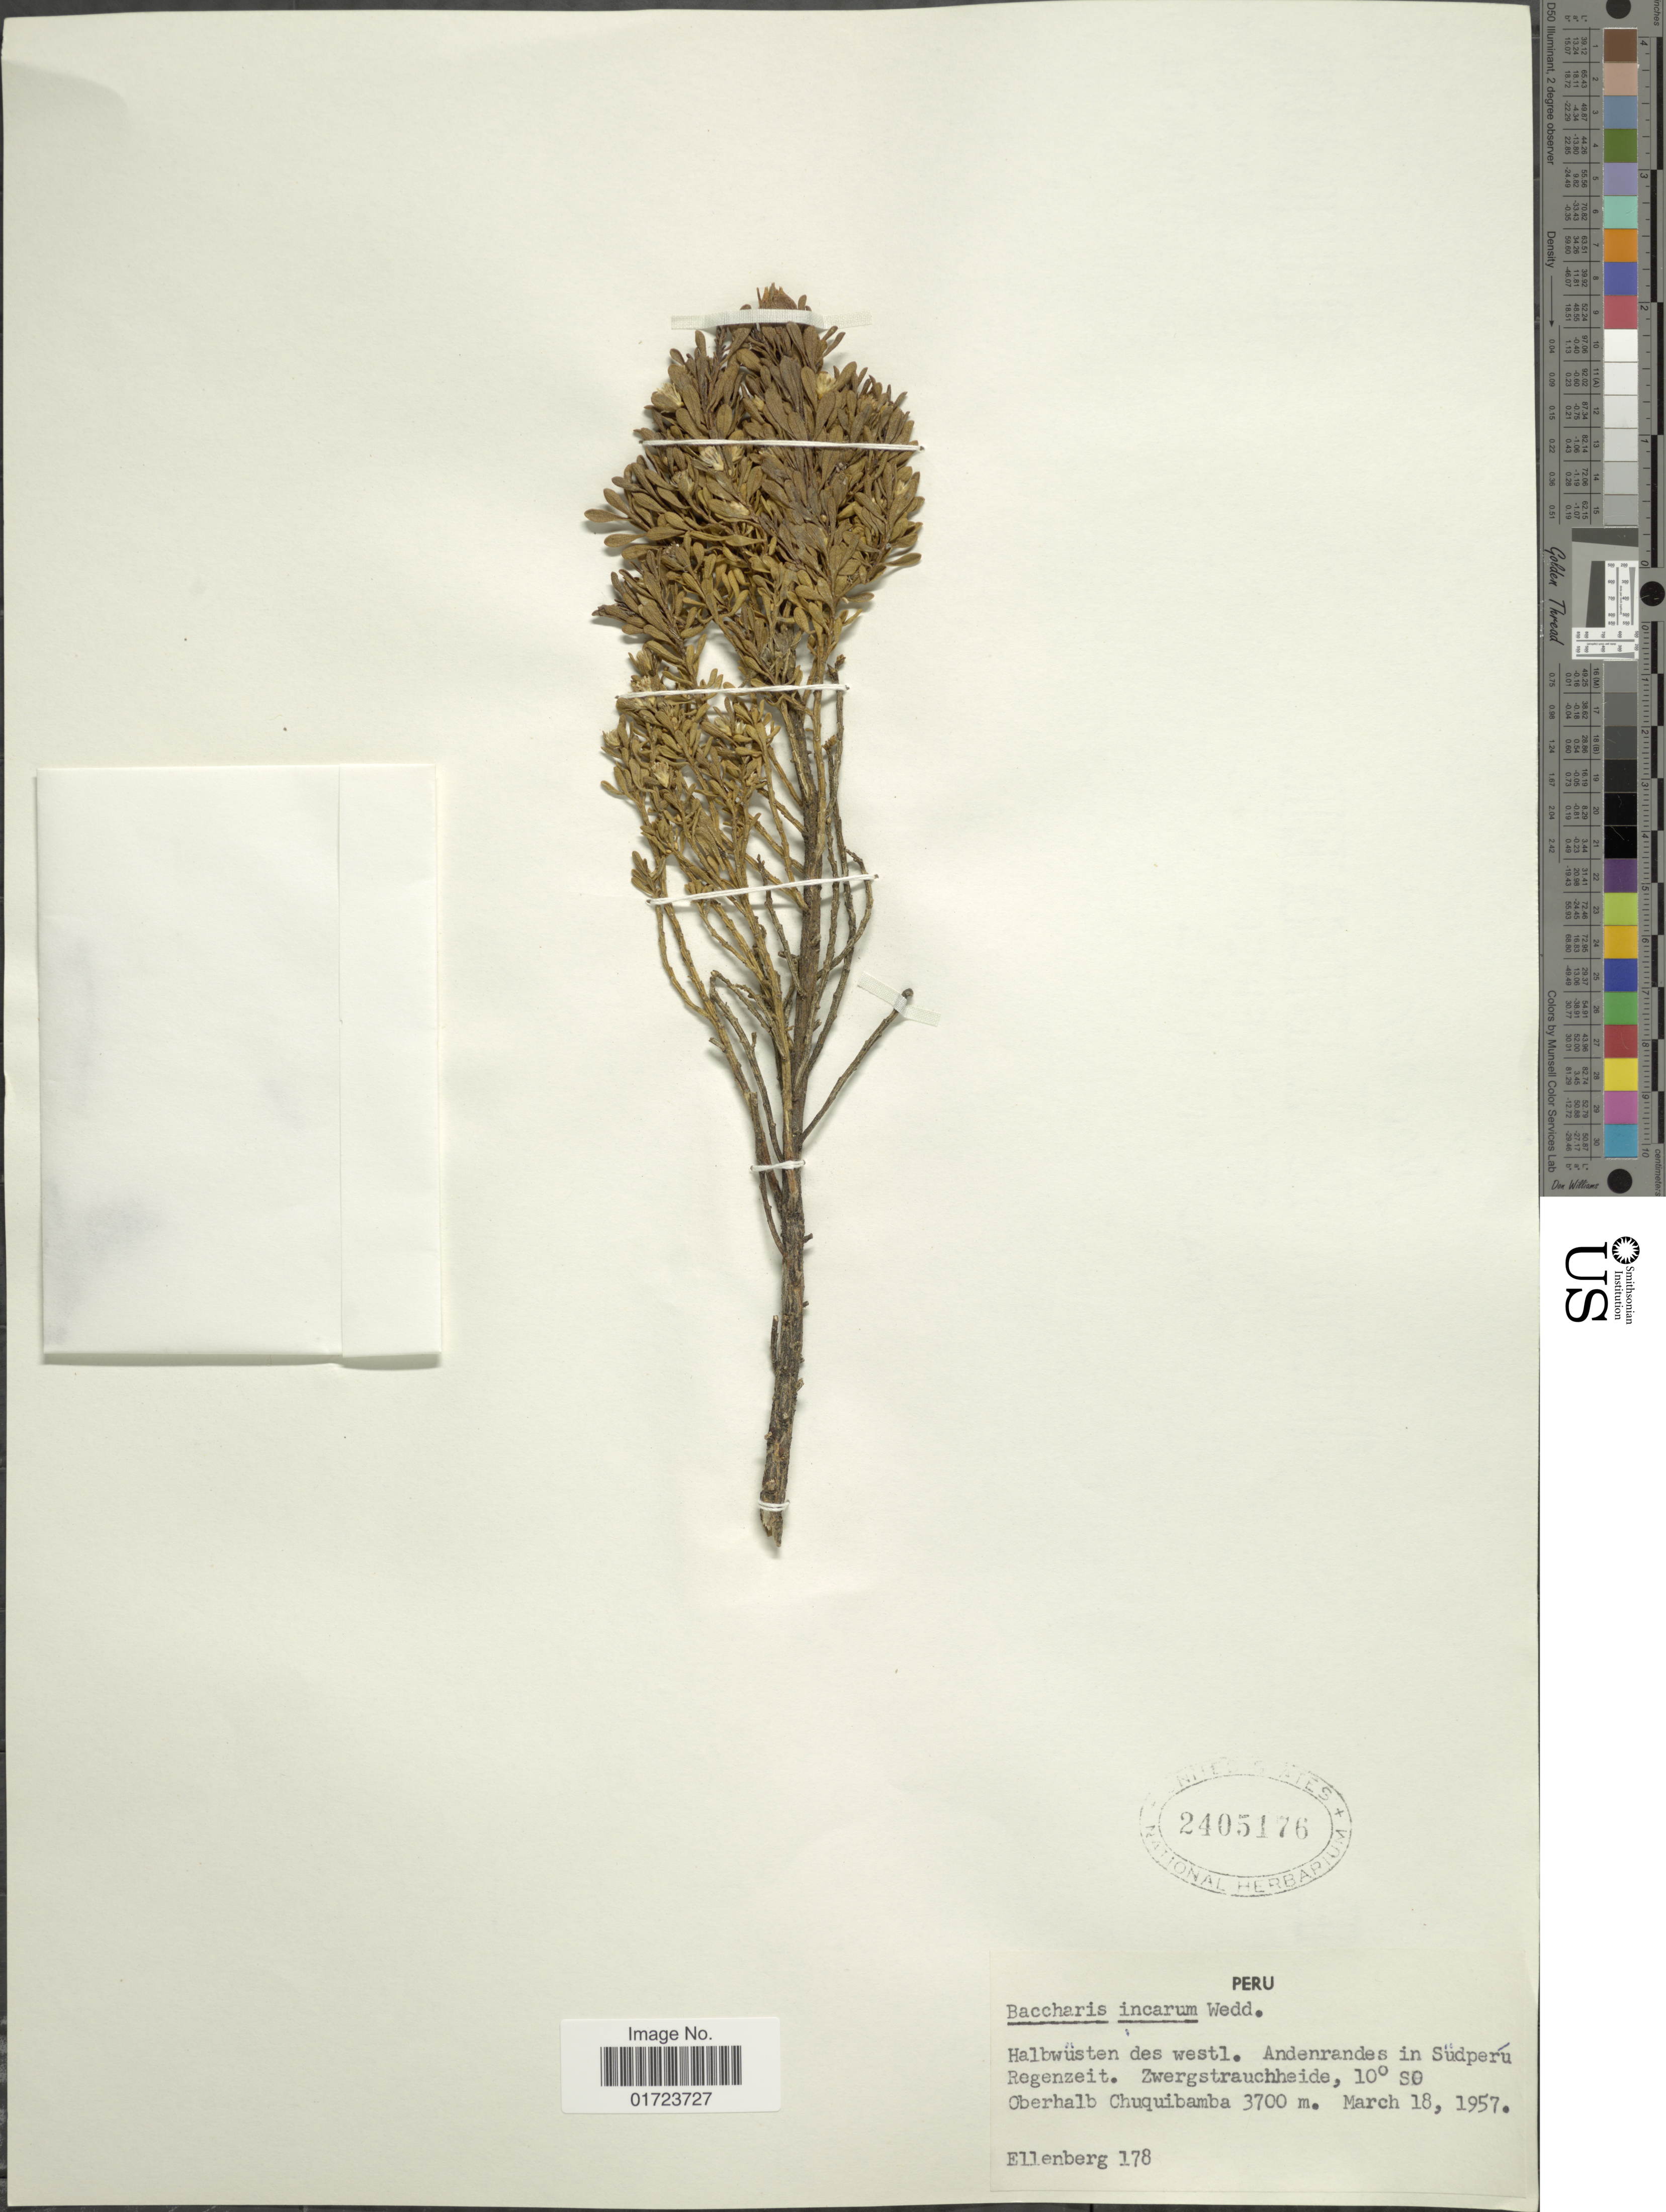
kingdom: Plantae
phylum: Tracheophyta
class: Magnoliopsida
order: Asterales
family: Asteraceae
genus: Baccharis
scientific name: Baccharis tola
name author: Phil.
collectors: H. Ellenberg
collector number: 178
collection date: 1957-03-18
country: Peru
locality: Haldwusten des westl. Andenrandes in Sudperu Regenzeit, 10º SO Oberhalb Chuquibamba.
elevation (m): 3700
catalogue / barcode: US 2405176